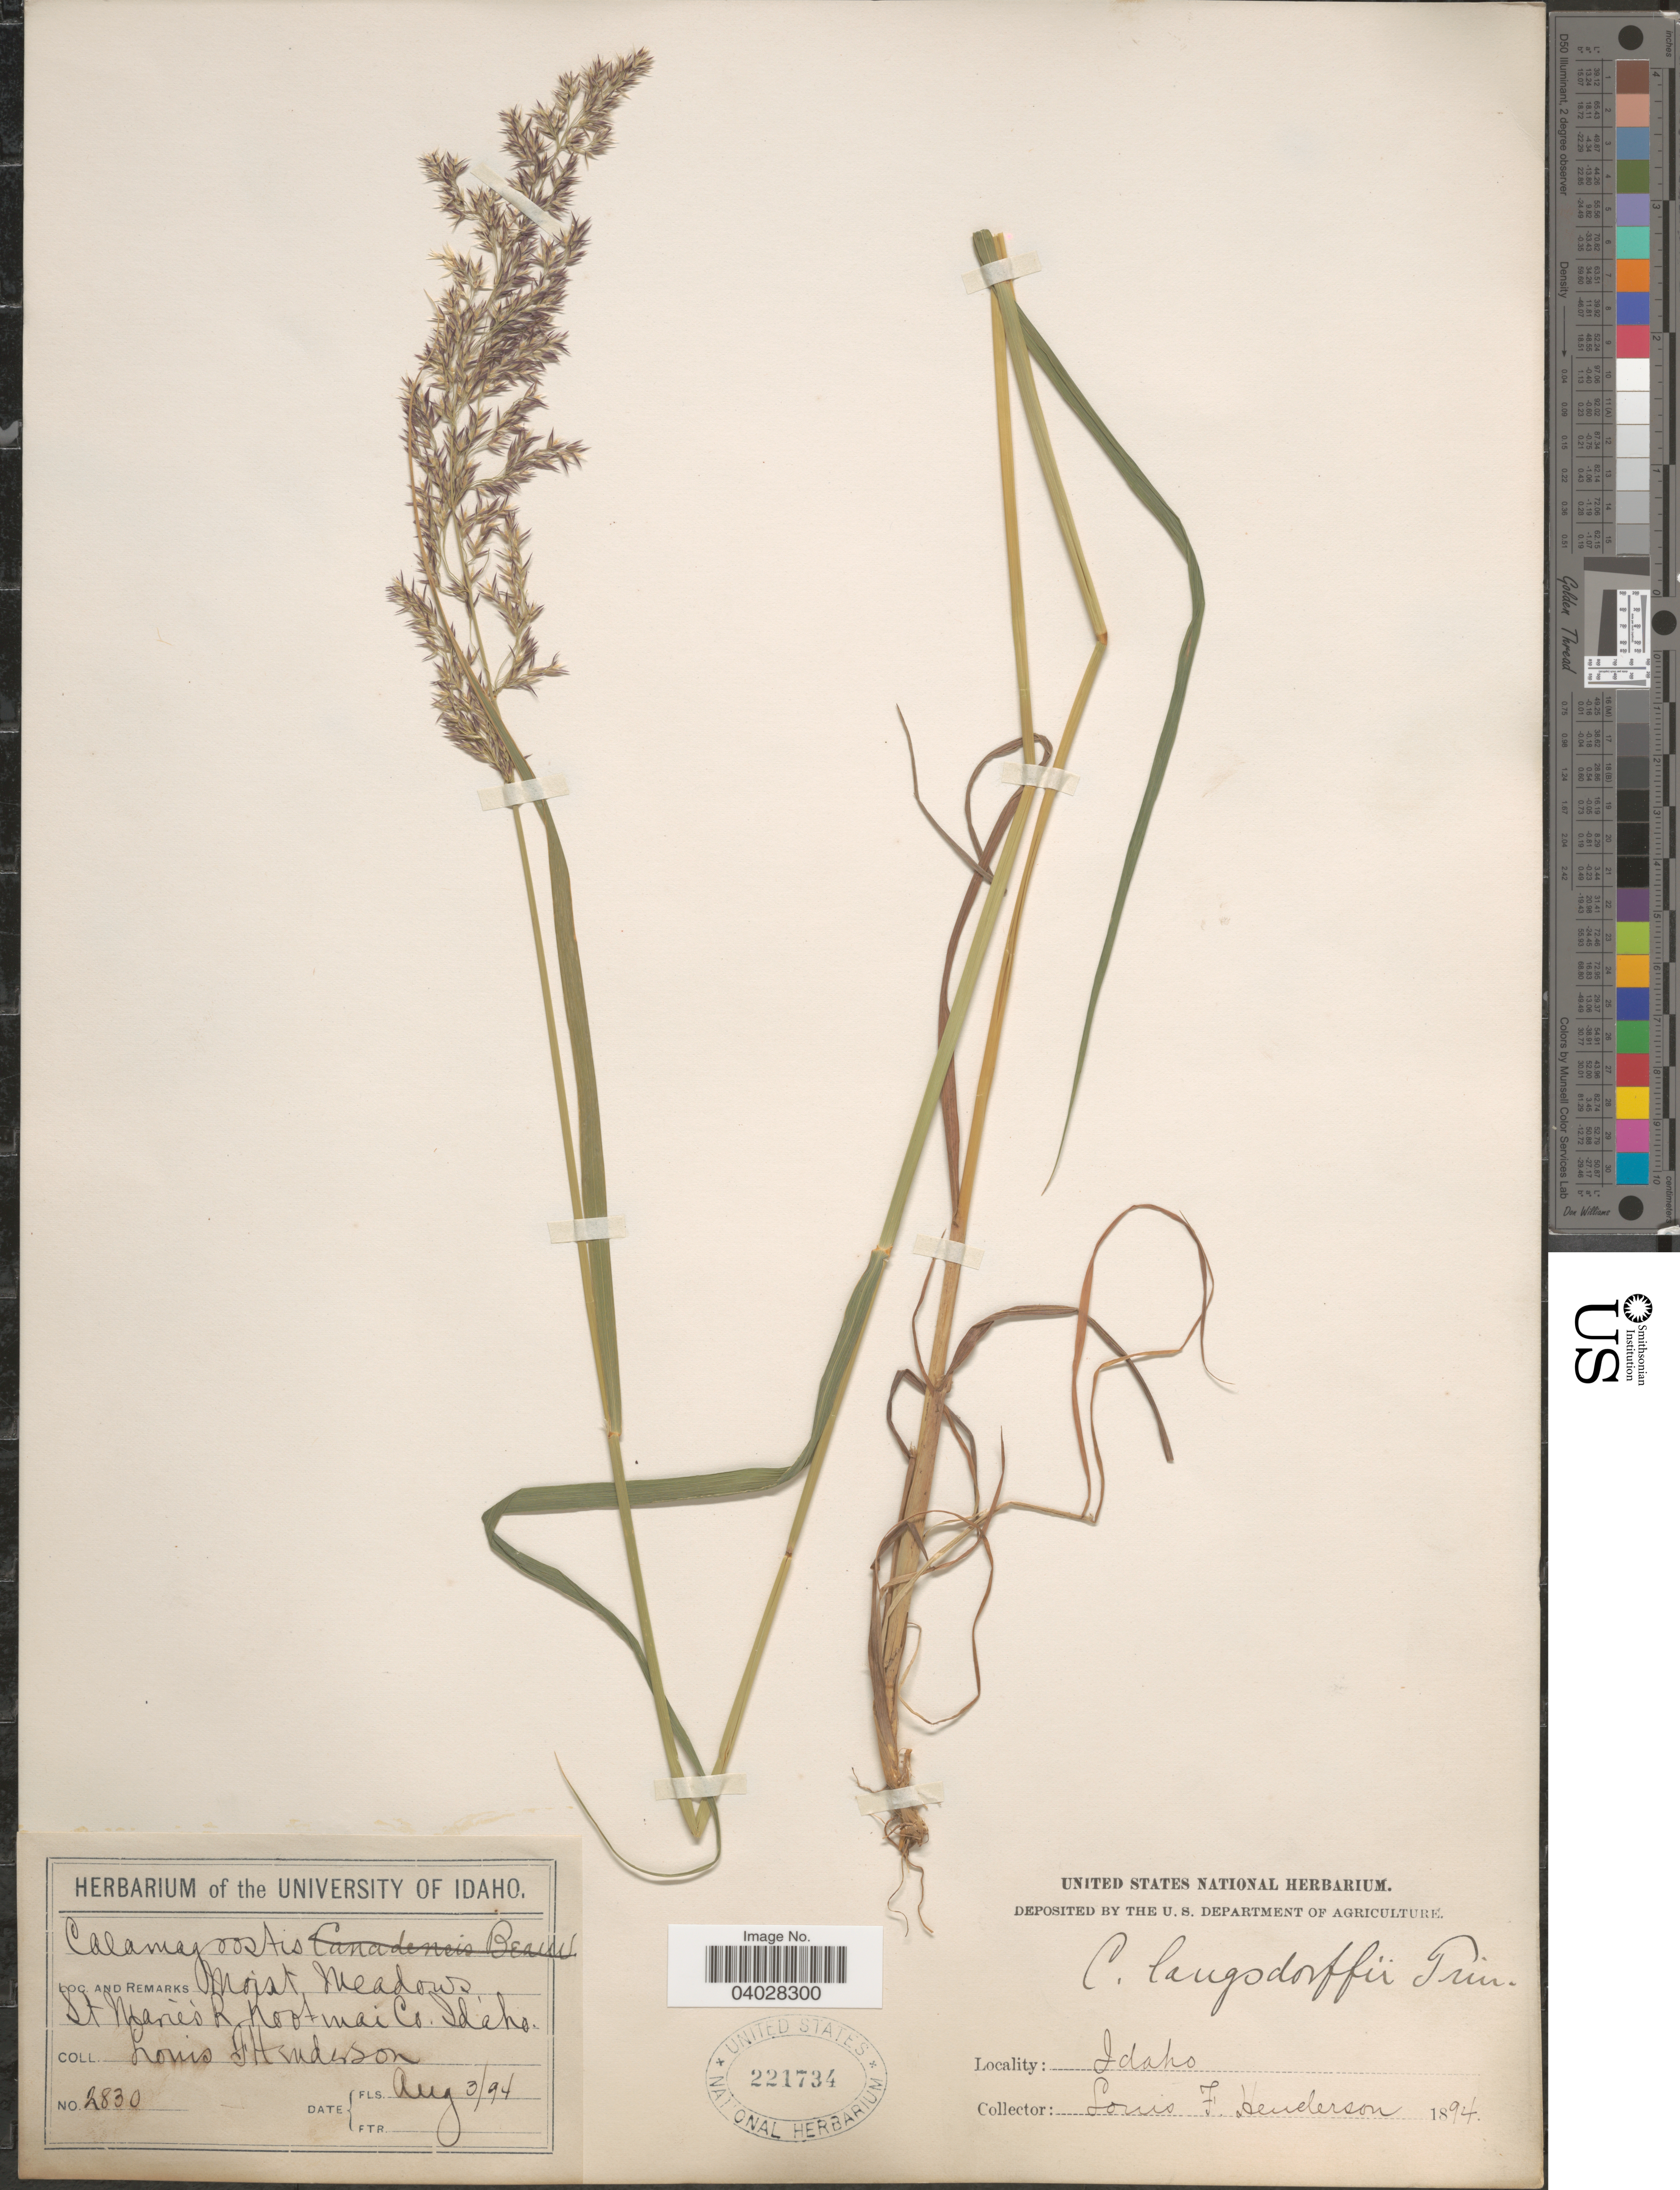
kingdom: Plantae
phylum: Tracheophyta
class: Liliopsida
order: Poales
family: Poaceae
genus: Calamagrostis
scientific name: Calamagrostis canadensis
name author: (Michx.) P. Beauv.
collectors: L. Henderson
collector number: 2830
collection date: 1894-08-03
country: United States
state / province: Idaho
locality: St Maries R, Kootenai Co.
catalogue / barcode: US 221734